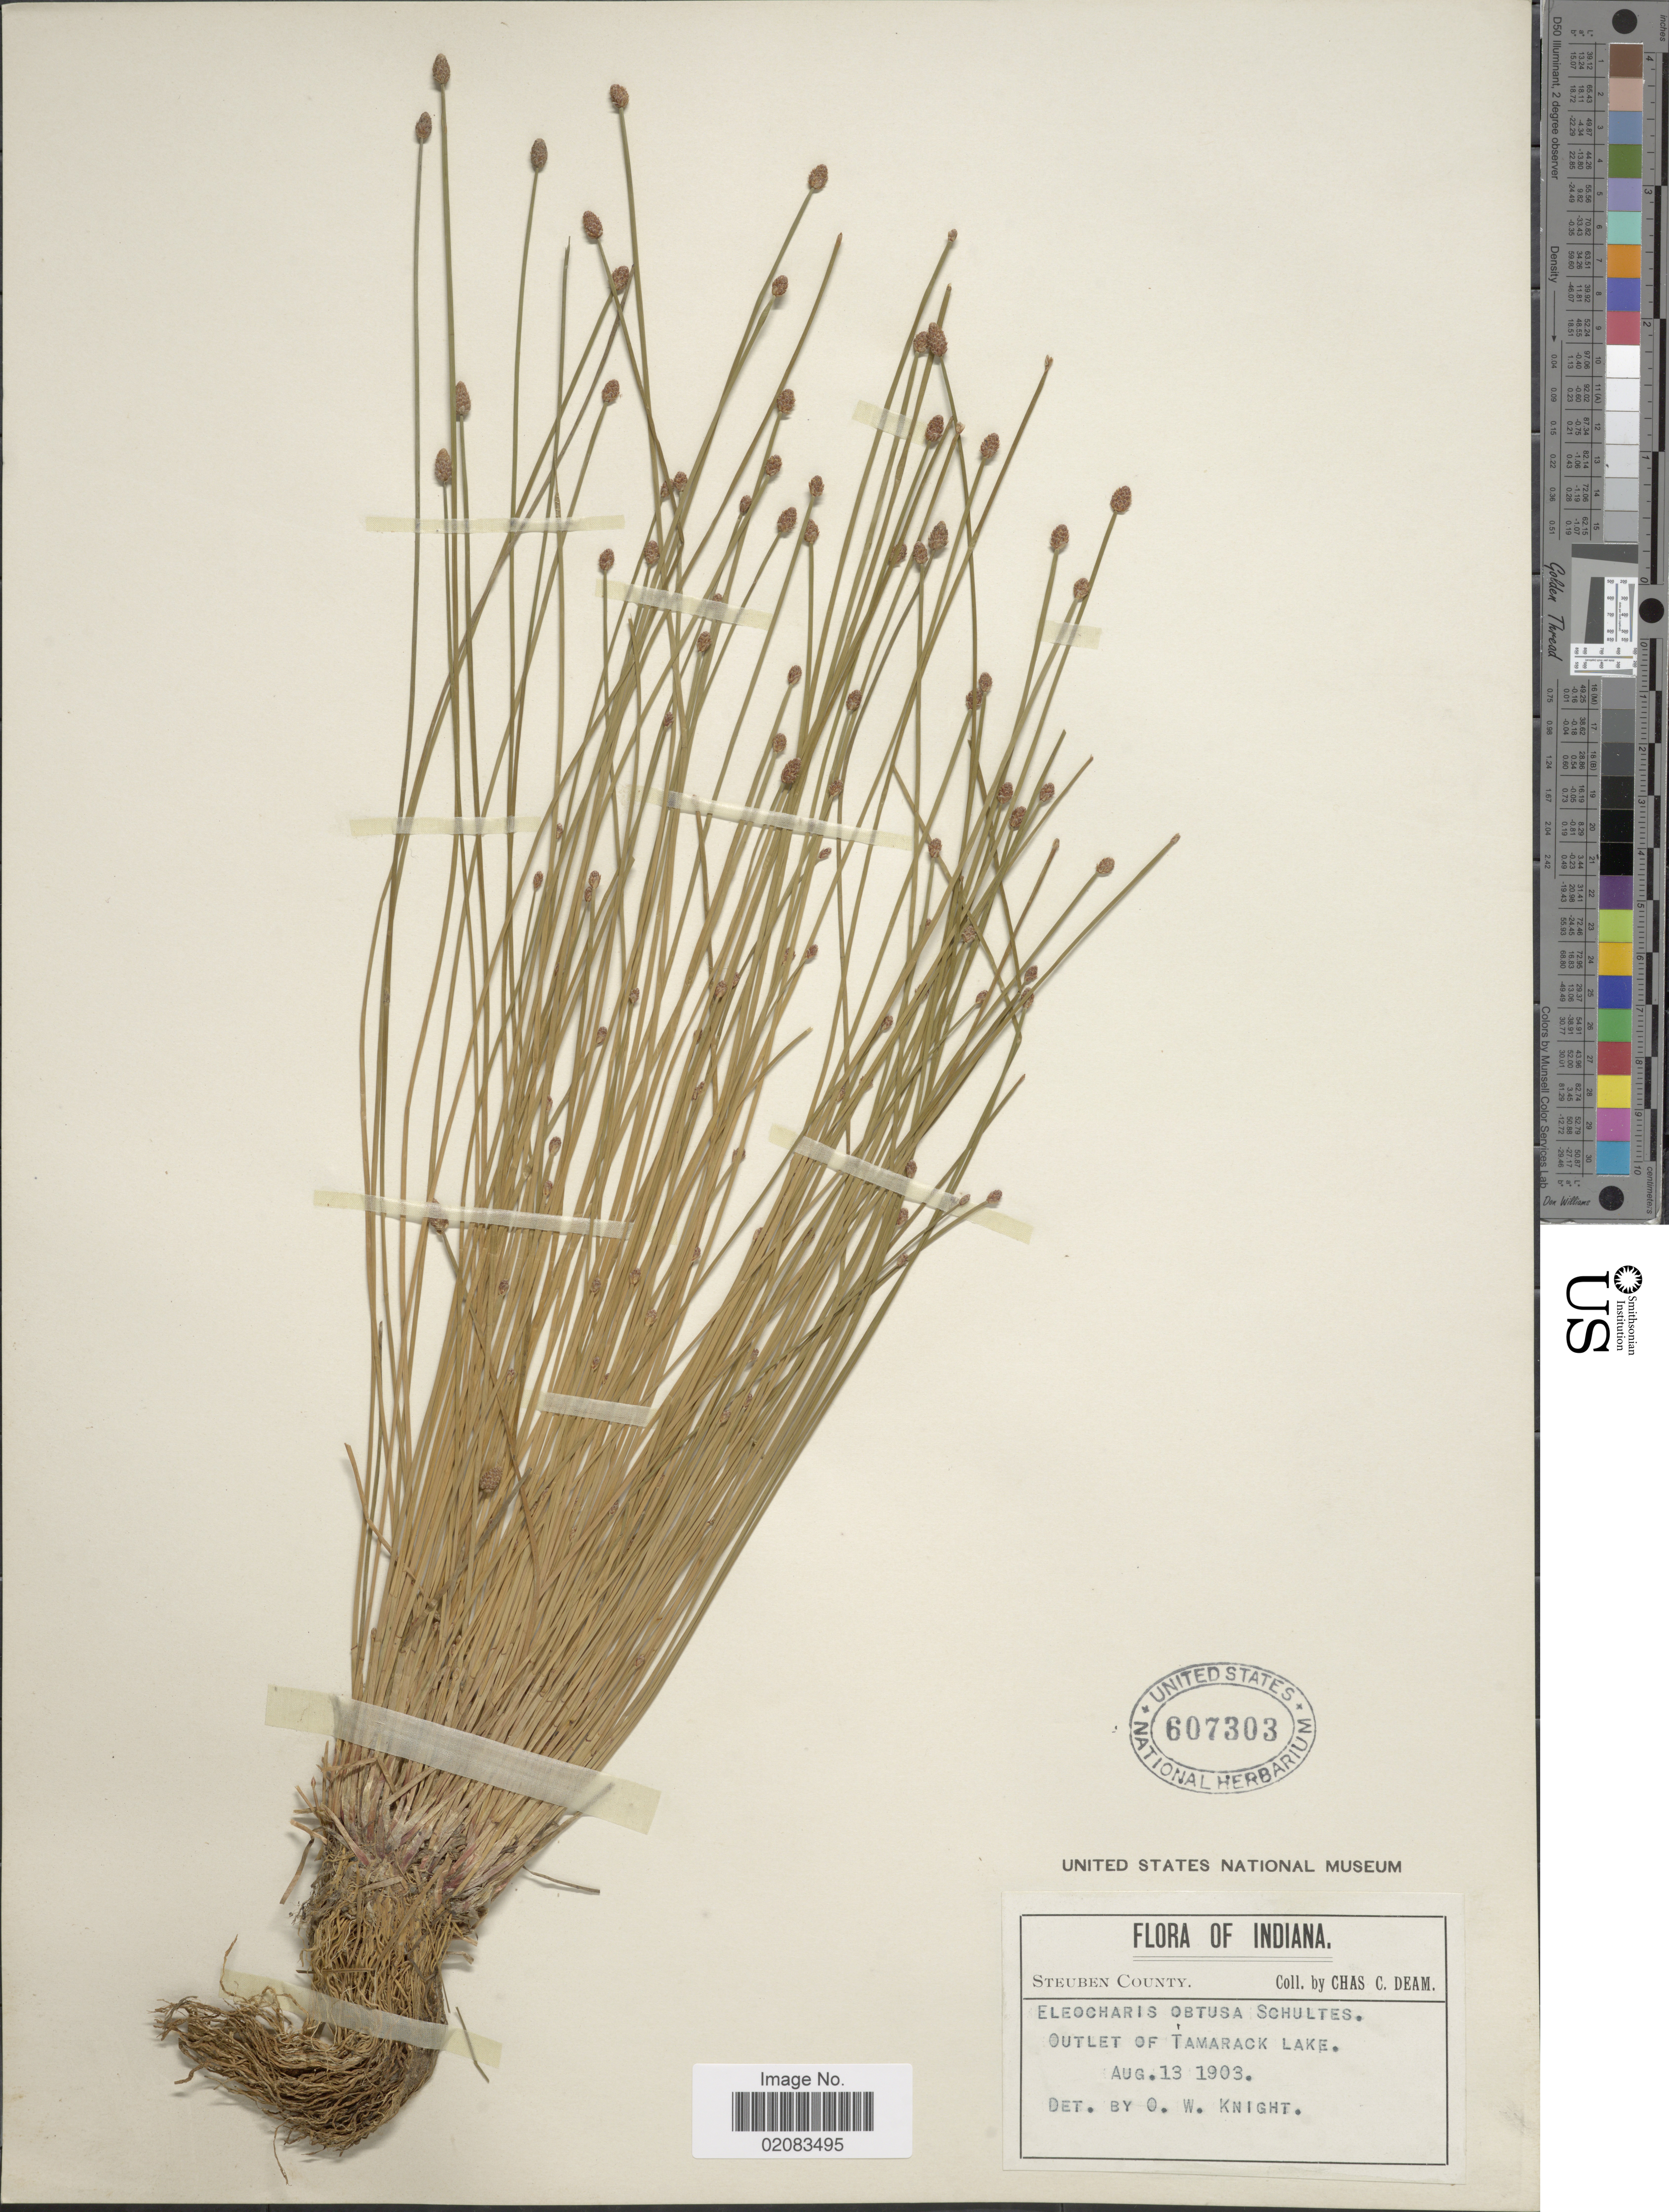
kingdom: Plantae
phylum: Tracheophyta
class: Liliopsida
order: Poales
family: Cyperaceae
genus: Eleocharis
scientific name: Eleocharis obtusa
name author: (Willd.) Schult.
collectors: C. Deam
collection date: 1903-08-13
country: United States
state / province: Indiana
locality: Steuben County, Outlet of Tamarack Lake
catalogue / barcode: US 607303